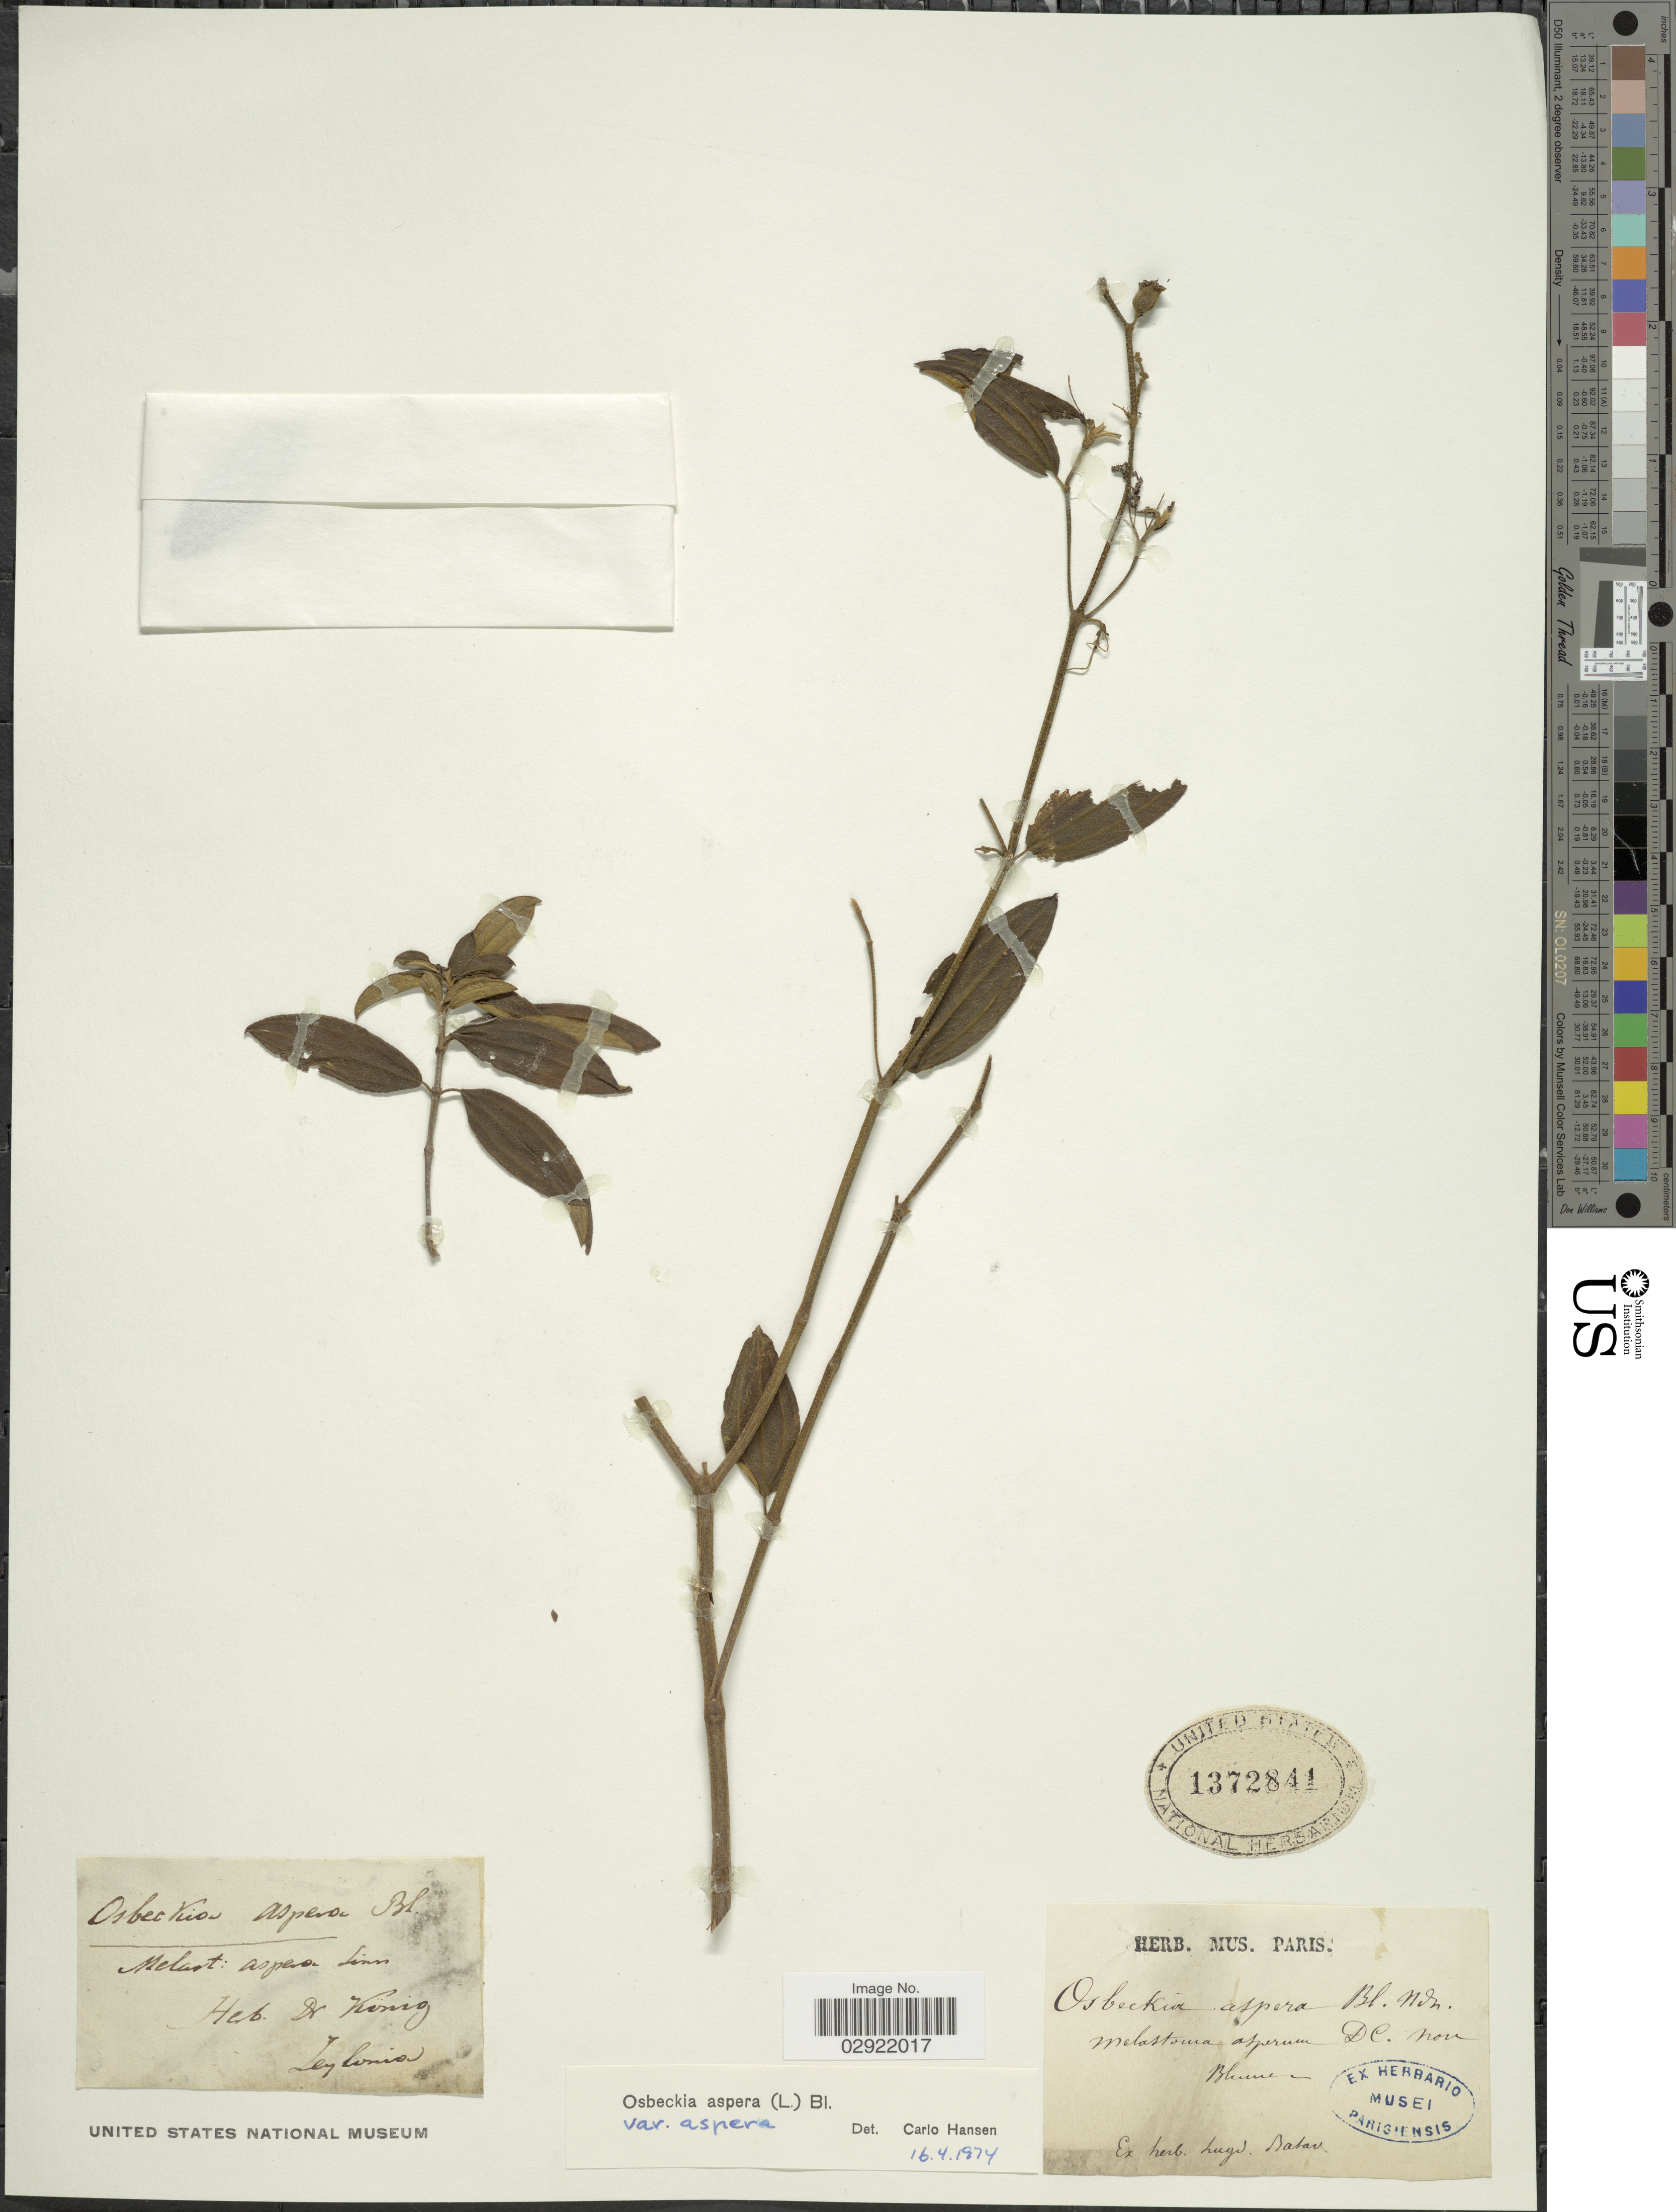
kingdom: Plantae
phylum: Tracheophyta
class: Magnoliopsida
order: Myrtales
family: Melastomataceae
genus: Osbeckia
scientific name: Osbeckia aspera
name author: Blume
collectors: Leylonia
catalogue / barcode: US 1372841